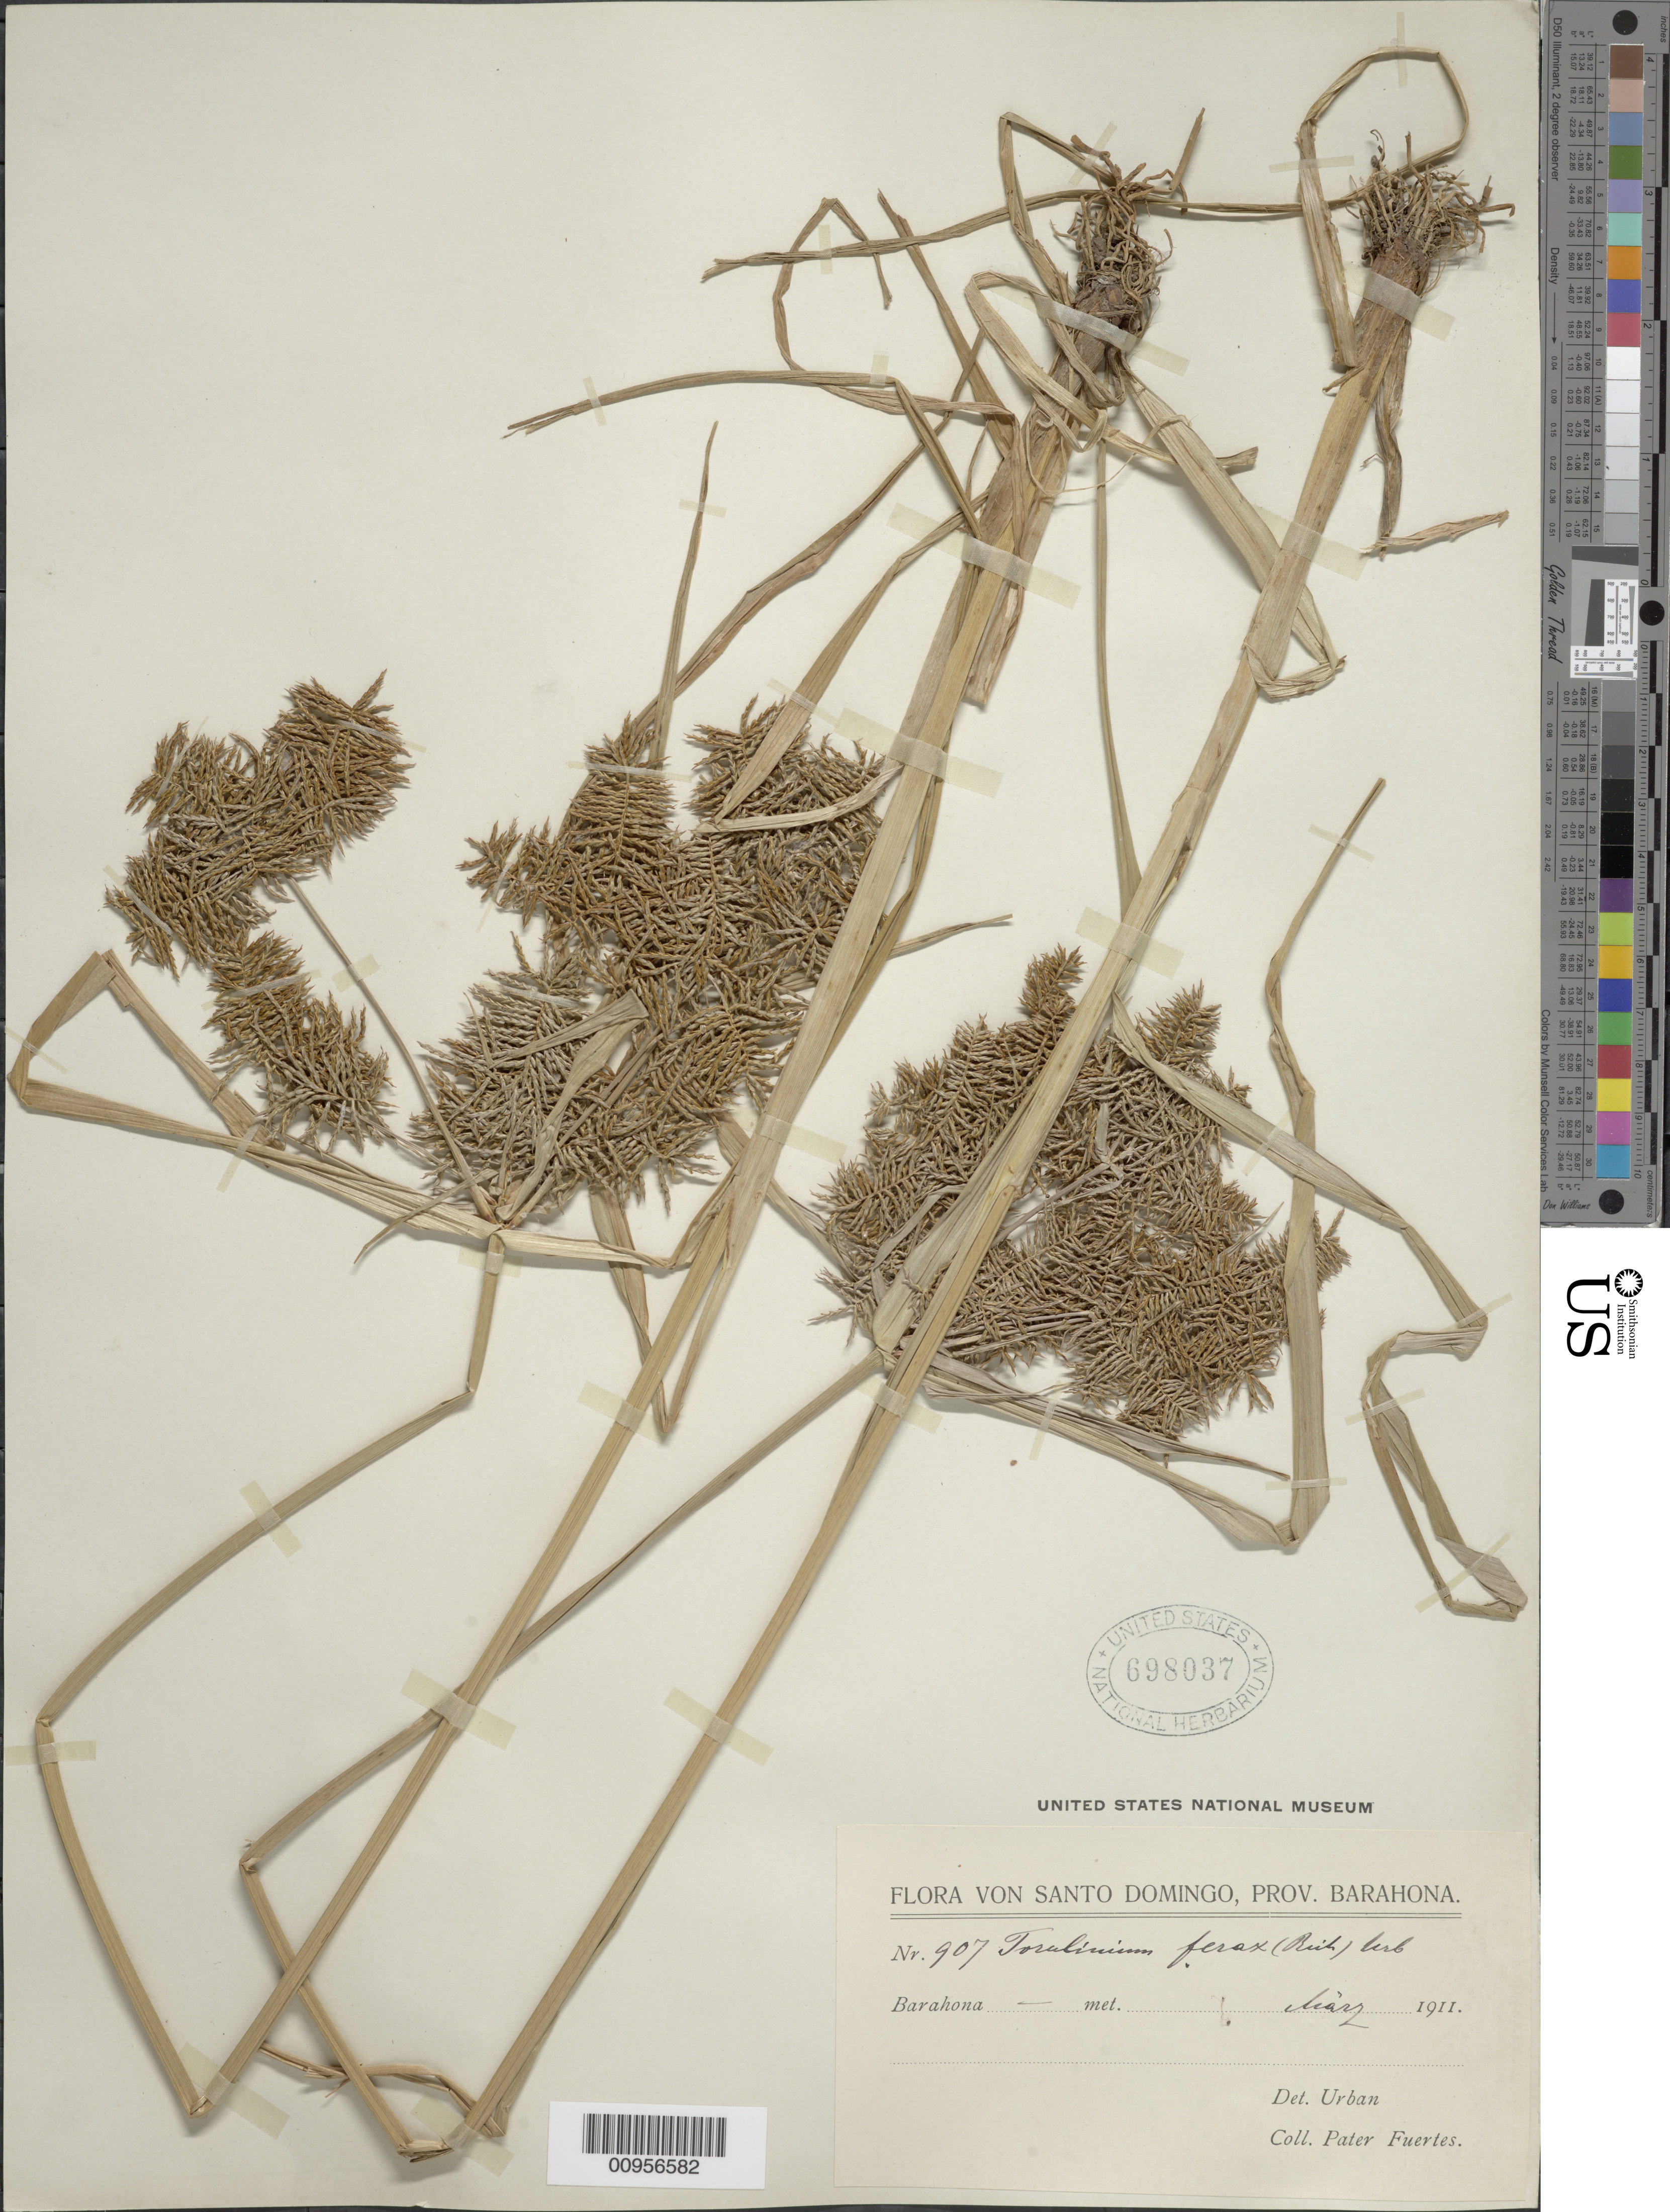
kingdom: Plantae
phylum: Tracheophyta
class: Liliopsida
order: Poales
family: Cyperaceae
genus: Cyperus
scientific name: Cyperus odoratus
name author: L.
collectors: M. D. Fuertes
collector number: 907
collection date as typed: Mar 1911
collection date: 1911-03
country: Dominican Republic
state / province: Barahona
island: Hispaniola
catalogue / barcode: US 698037